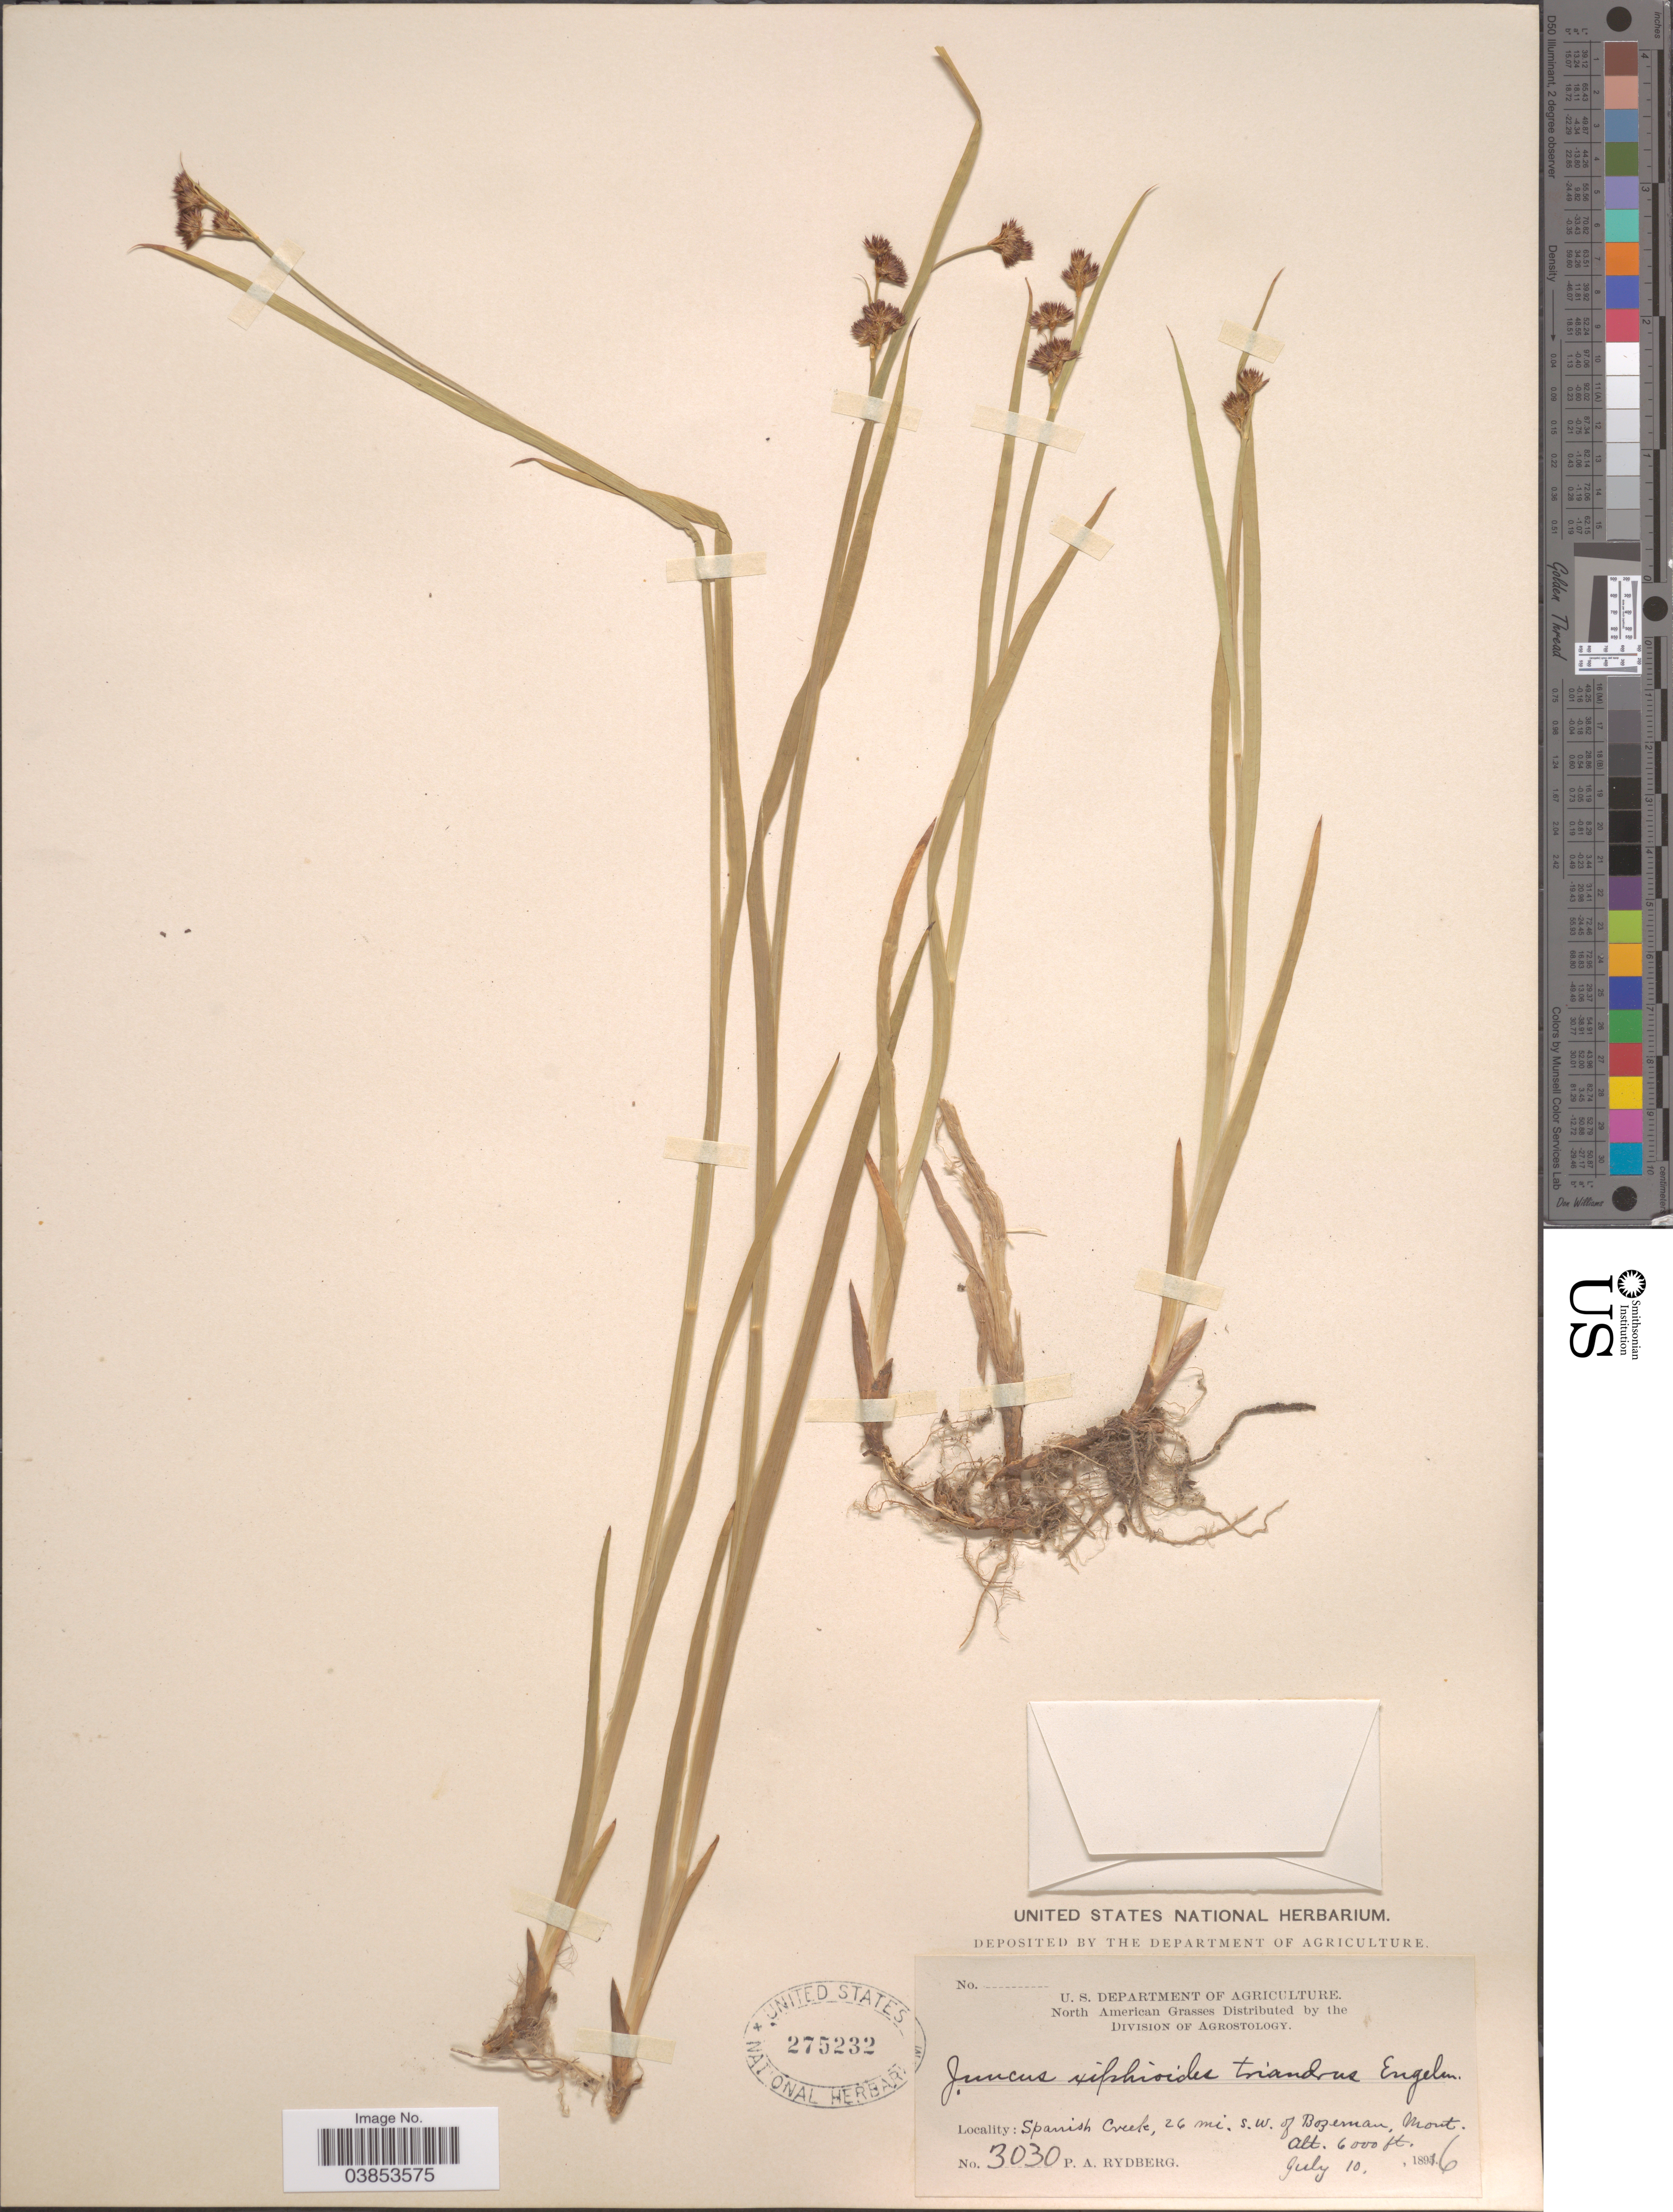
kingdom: Plantae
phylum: Tracheophyta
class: Liliopsida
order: Poales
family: Juncaceae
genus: Juncus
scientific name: Juncus ensifolius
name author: Wikstr.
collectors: P. A. Rydberg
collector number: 3030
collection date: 1896-07-10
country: United States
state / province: Montana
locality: Spanish Creek, 26 mi. S.W. of Bozeman.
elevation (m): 1829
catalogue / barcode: US 275232